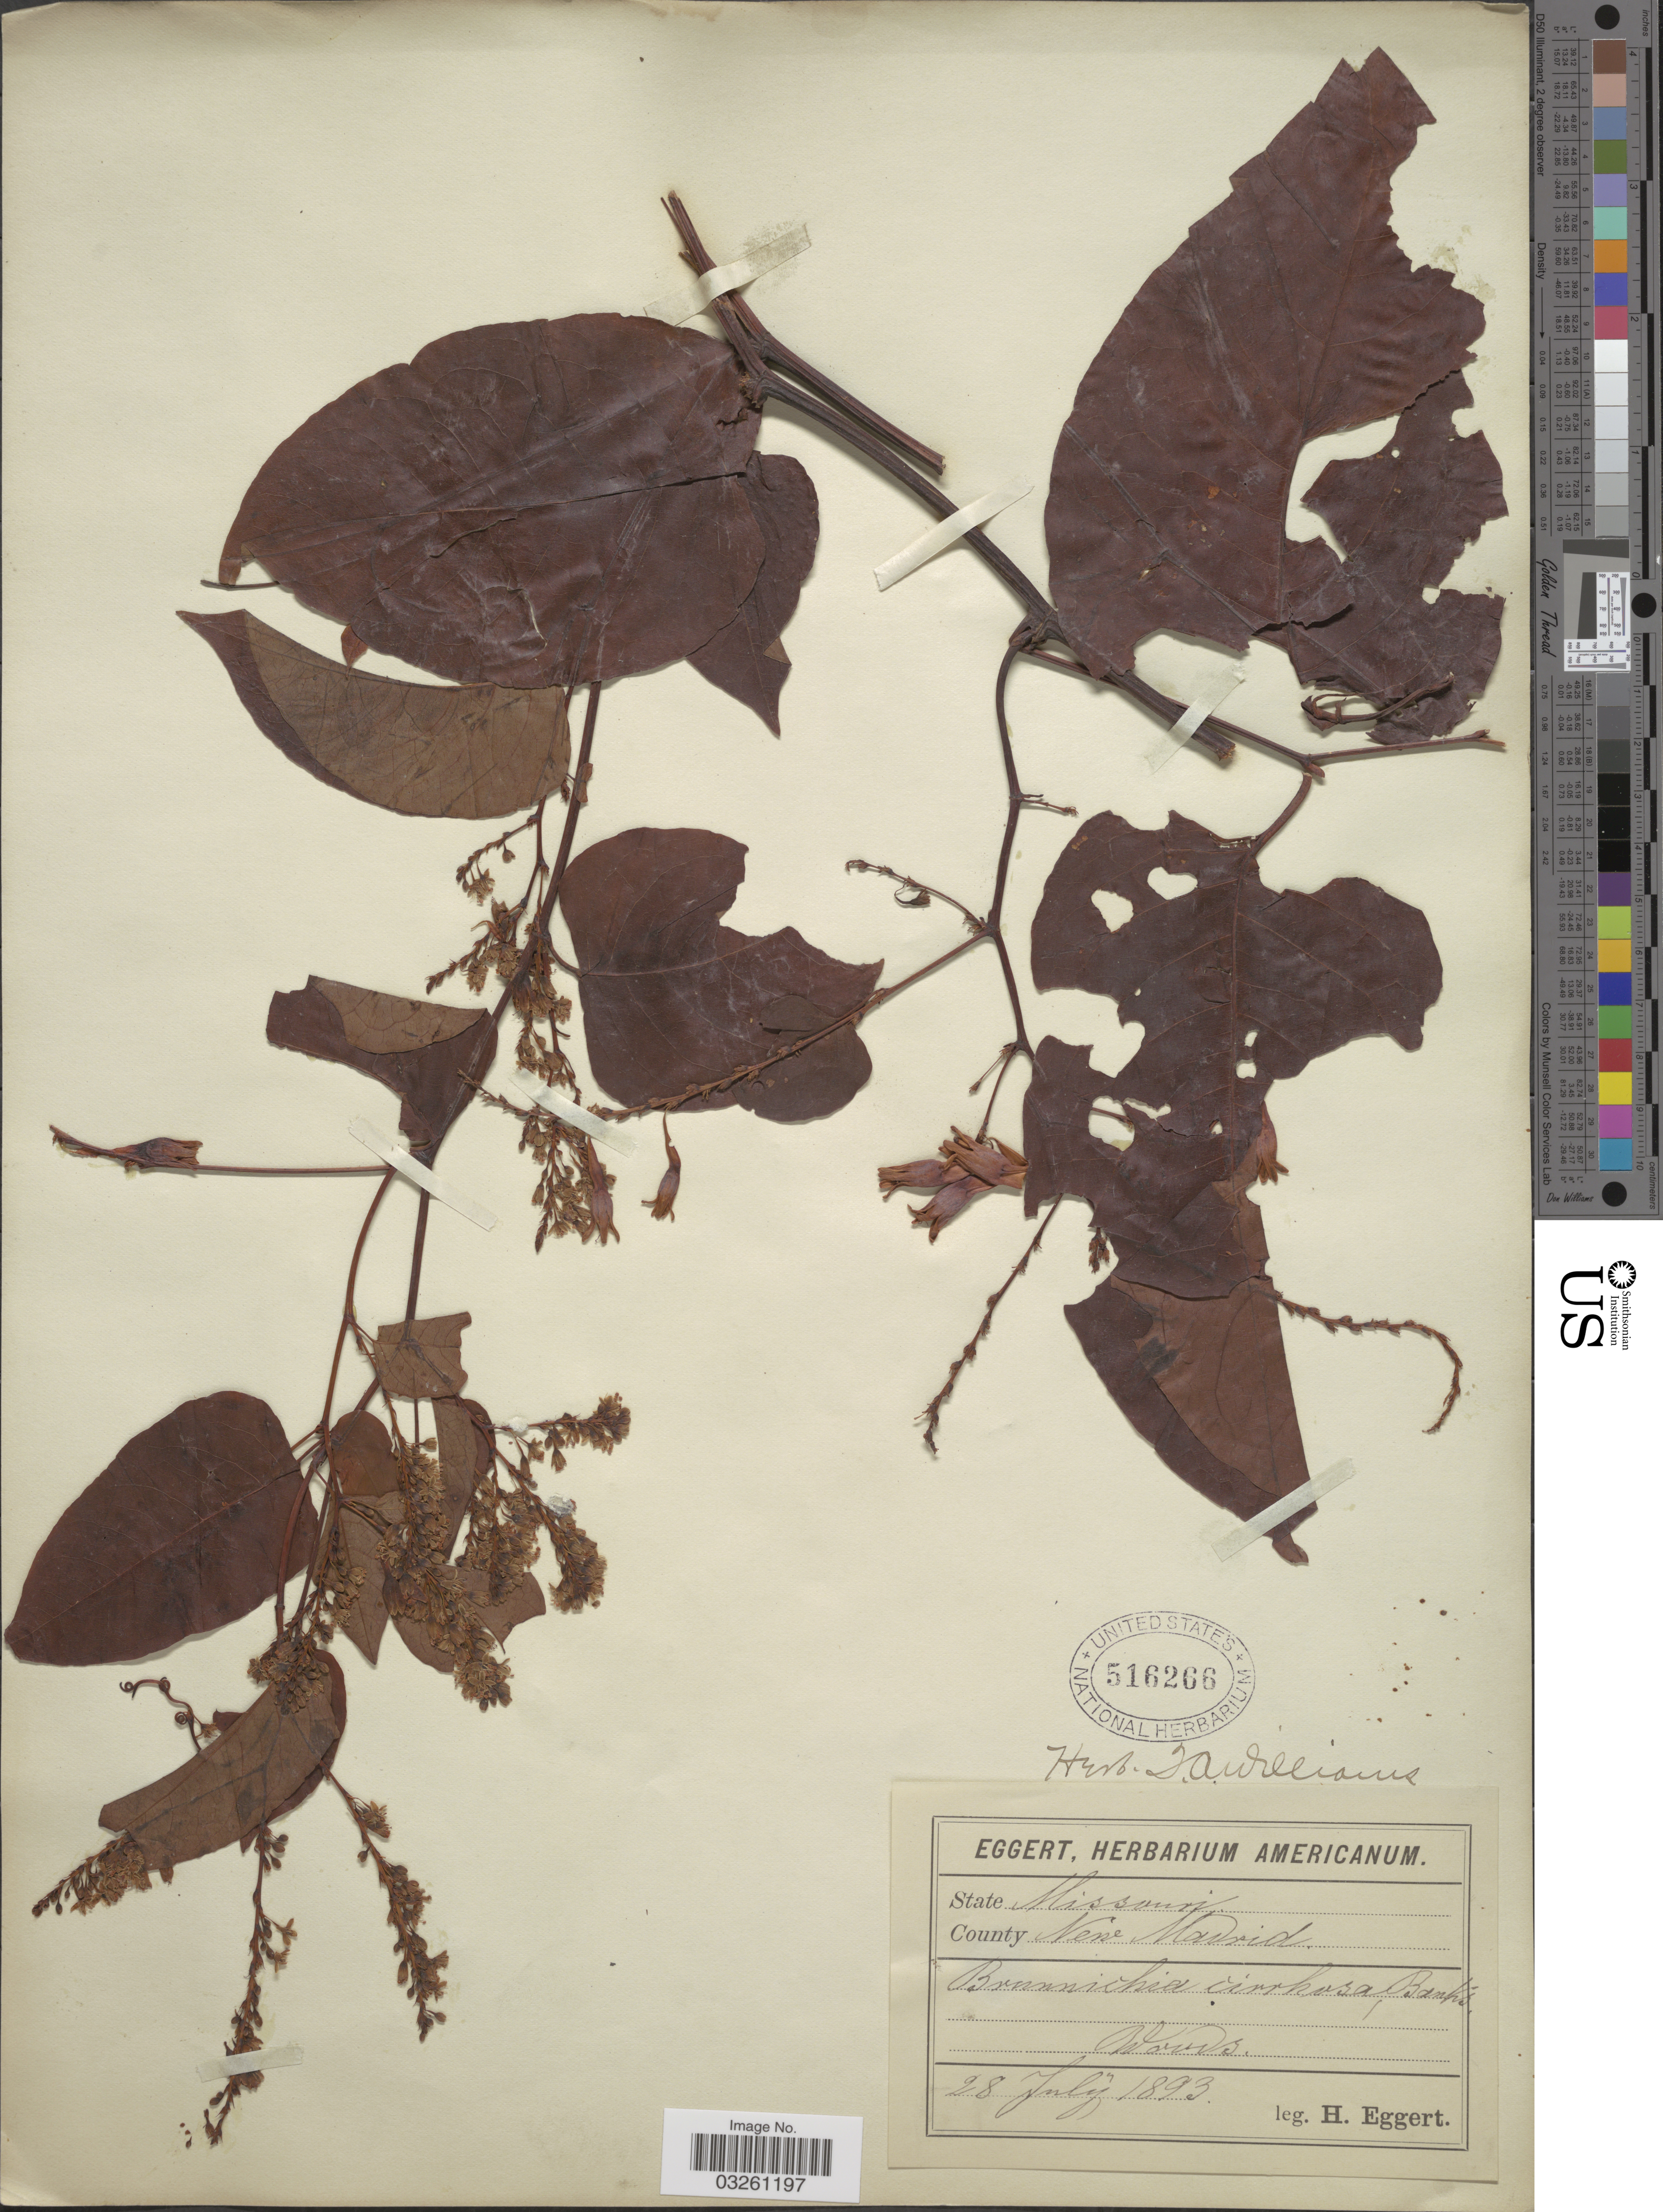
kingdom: Plantae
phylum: Tracheophyta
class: Magnoliopsida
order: Caryophyllales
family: Polygonaceae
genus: Brunnichia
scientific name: Brunnichia cirrhosa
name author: Gaertn.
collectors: H. Eggert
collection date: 1893-07-28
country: United States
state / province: Missouri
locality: Woods - New Madrid County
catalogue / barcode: US 516266